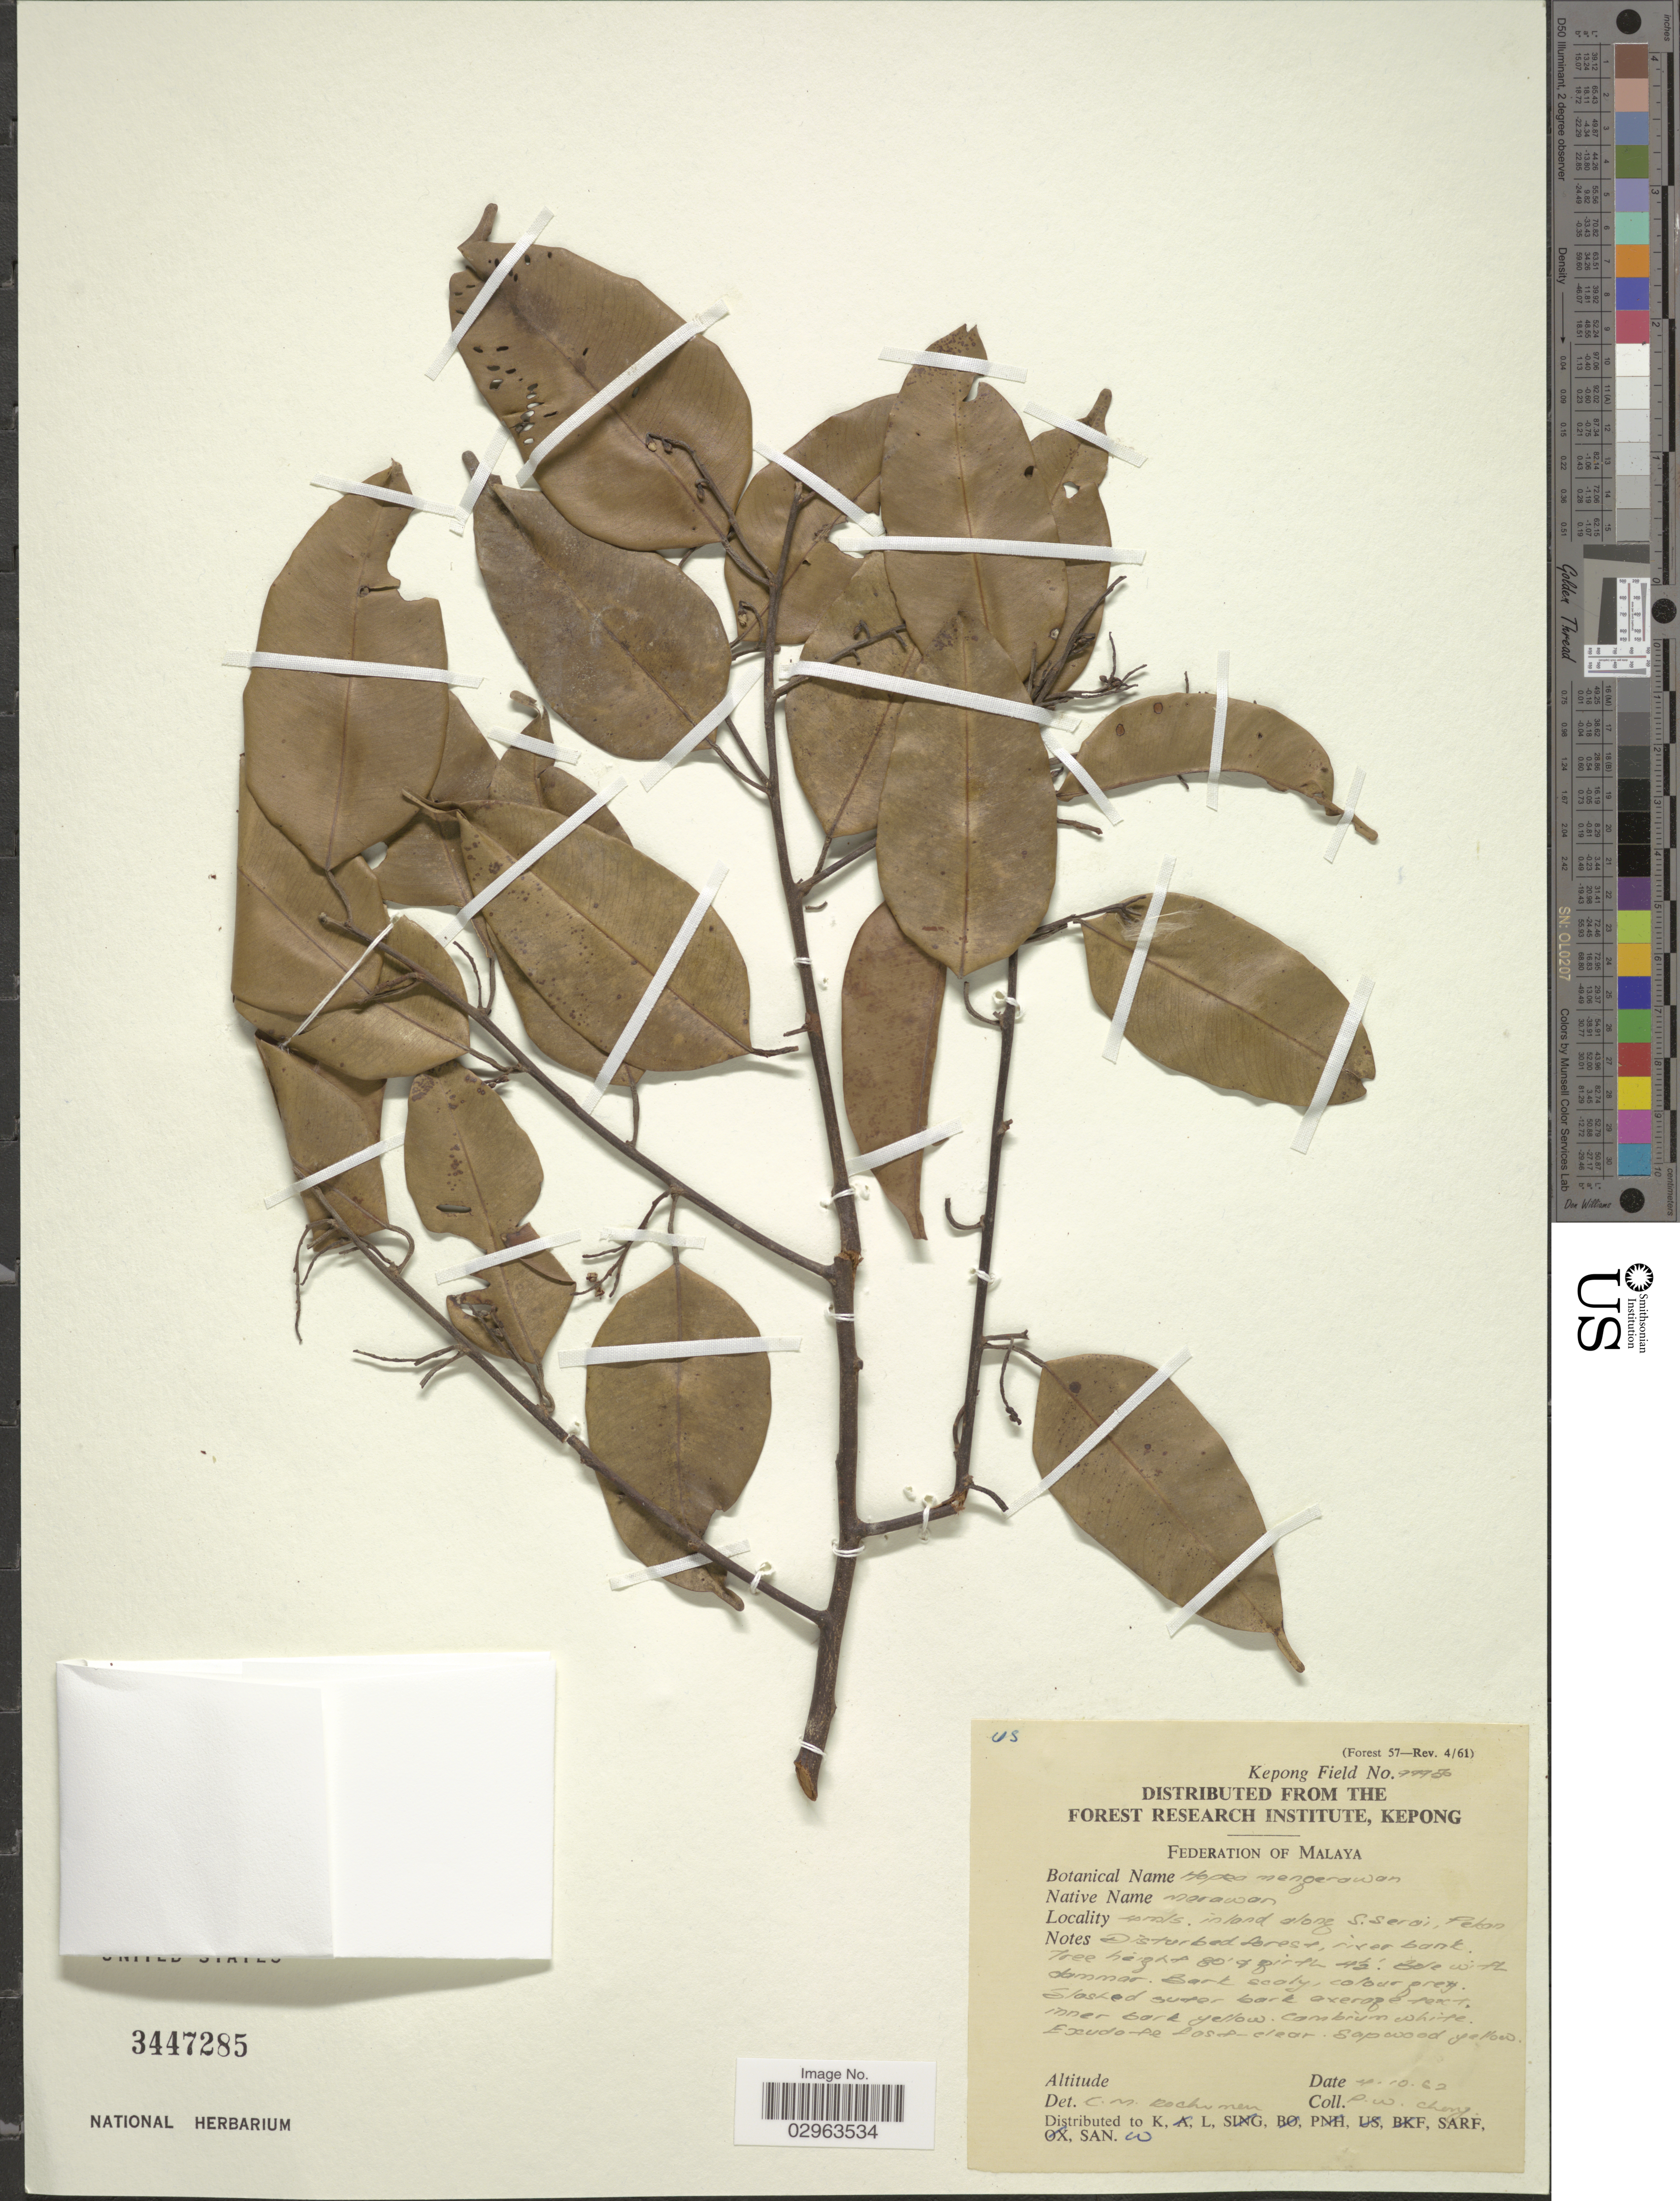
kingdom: Plantae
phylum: Tracheophyta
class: Magnoliopsida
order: Malvales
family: Dipterocarpaceae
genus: Hopea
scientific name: Hopea mengarawan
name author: Miq.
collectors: P. Cheng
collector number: Kepong Field 99956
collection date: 1962-10-04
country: Malaysia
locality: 4 mls. inland along S. Serai, Pekan. Federation of Malaya.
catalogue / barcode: US 3447285